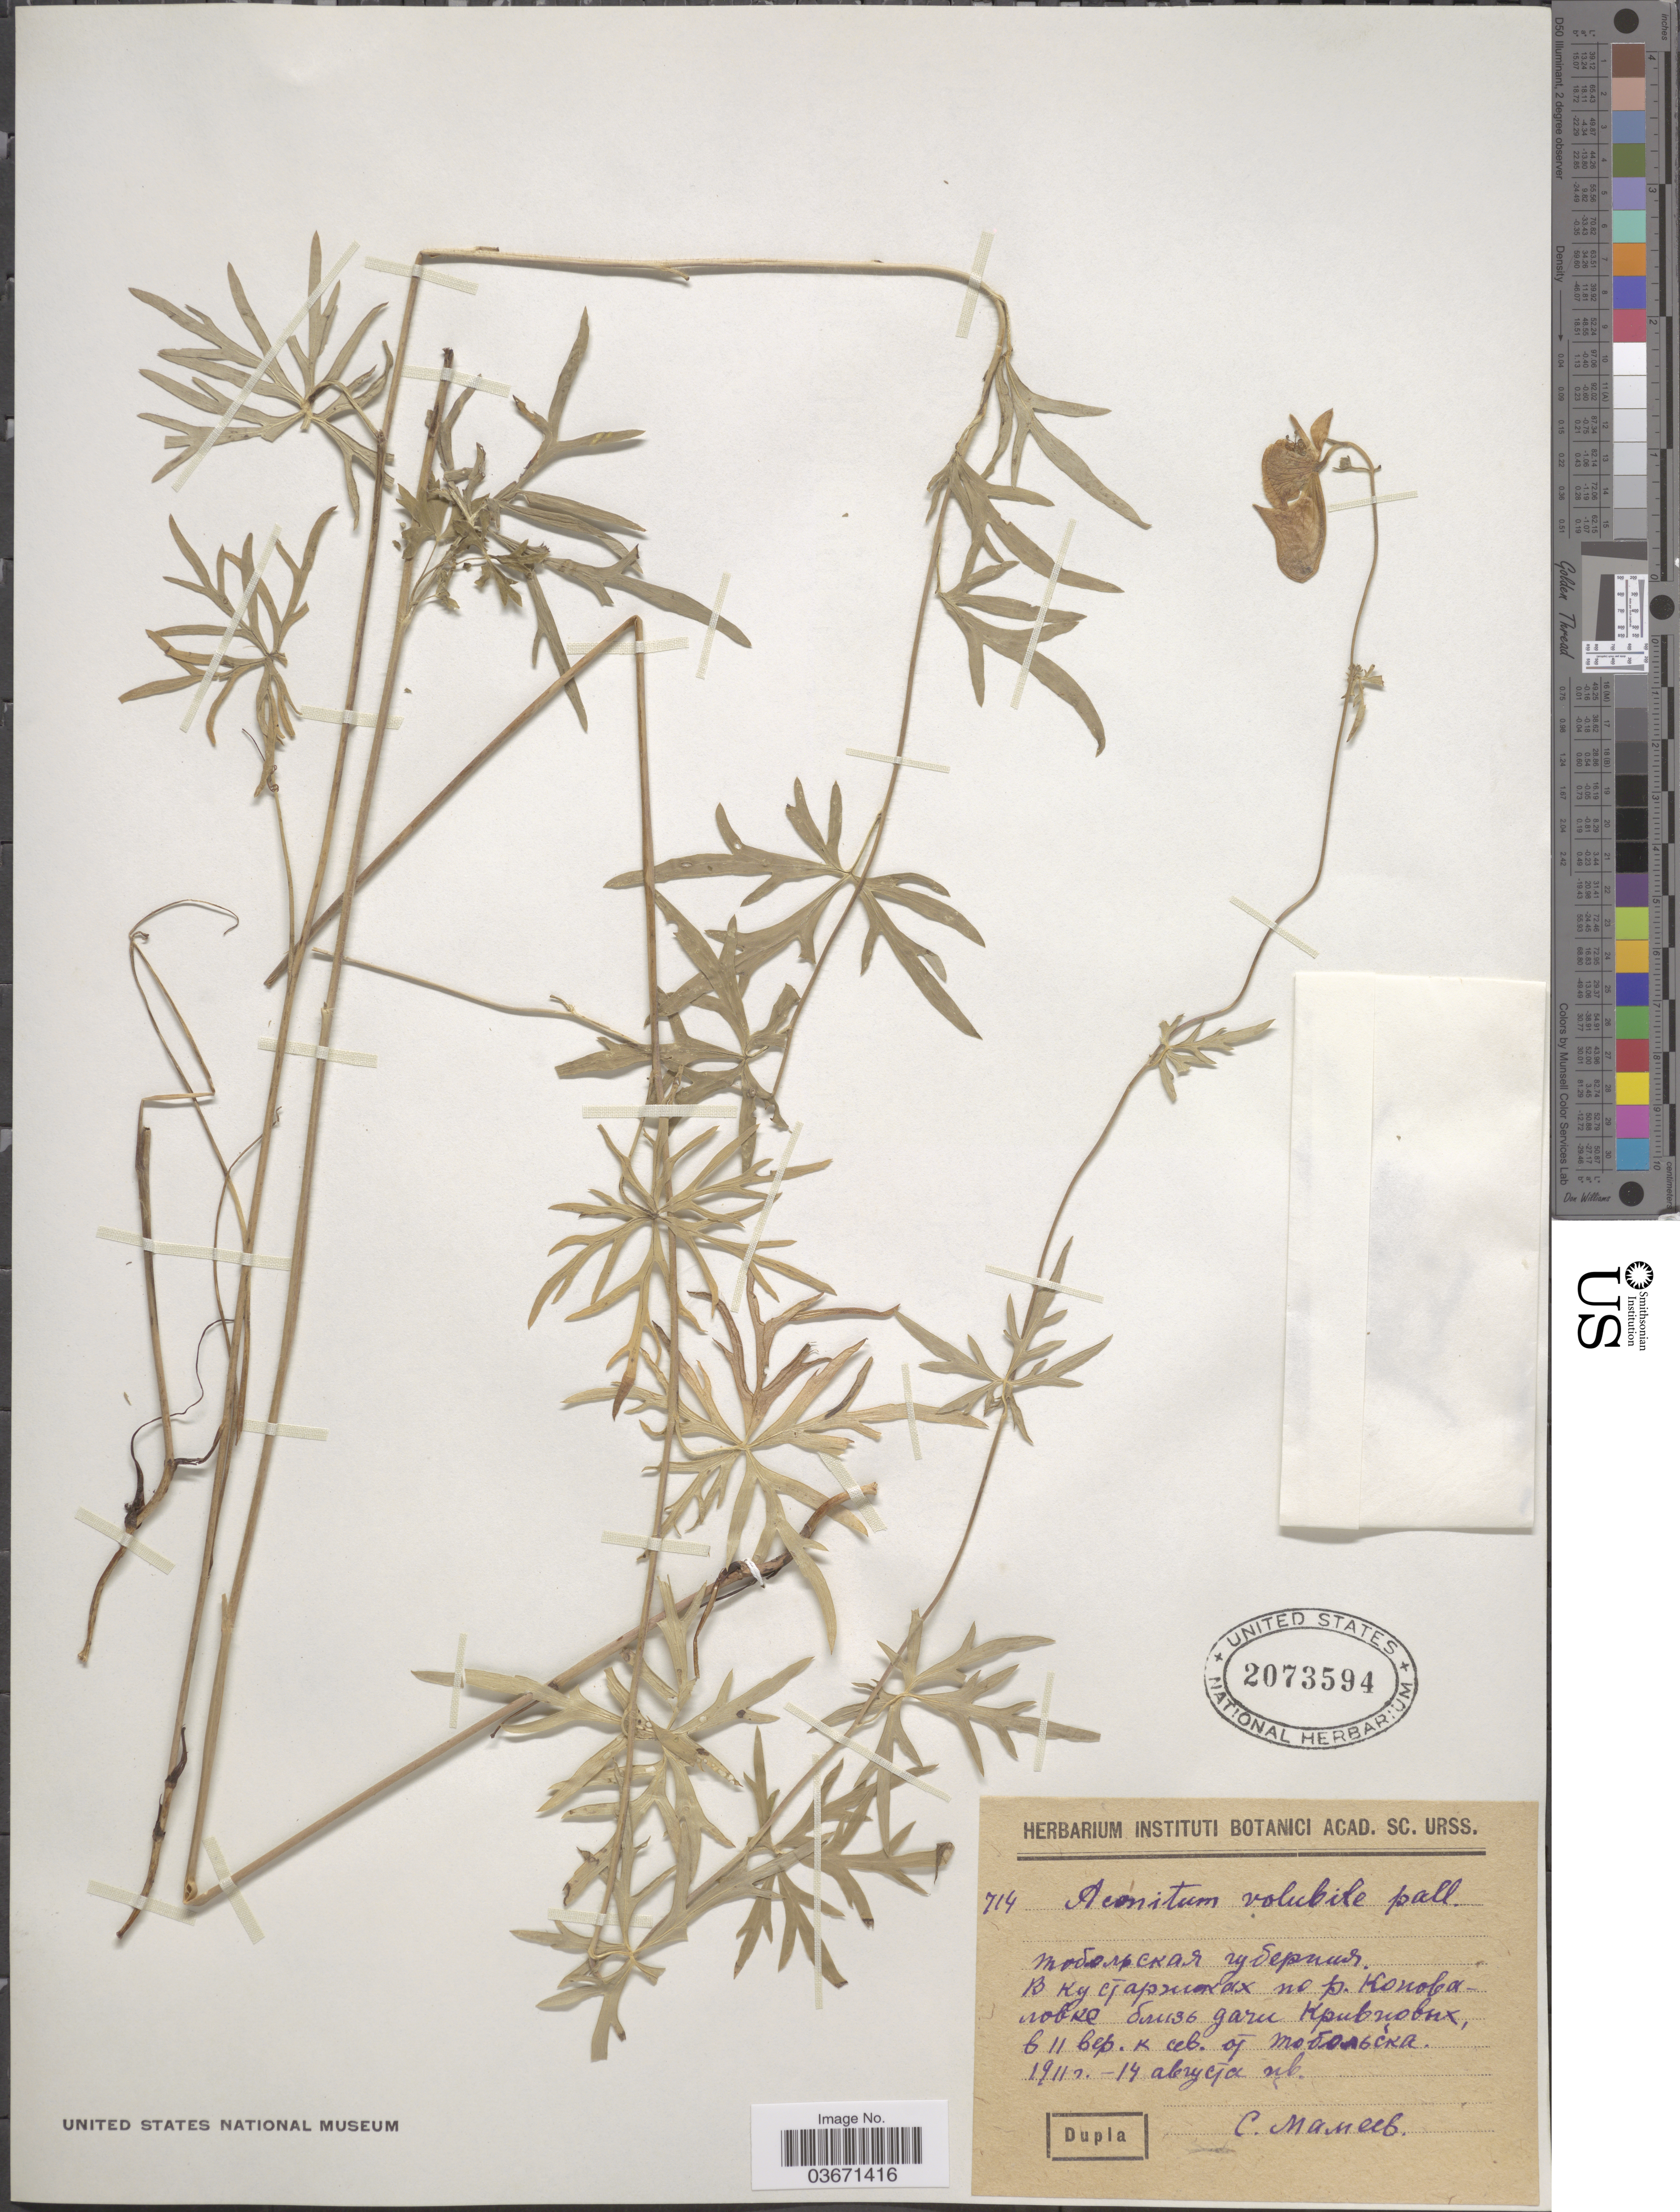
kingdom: Plantae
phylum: Tracheophyta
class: Magnoliopsida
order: Ranunculales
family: Ranunculaceae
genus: Aconitum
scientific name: Aconitum volubile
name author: Pall. ex Koelle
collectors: S. Mamaev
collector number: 714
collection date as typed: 1911r. - 14 X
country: Russian Federation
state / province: Tyumen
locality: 11.7 km N of Tobolsk, along River Konovalovka.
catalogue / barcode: US 2073594